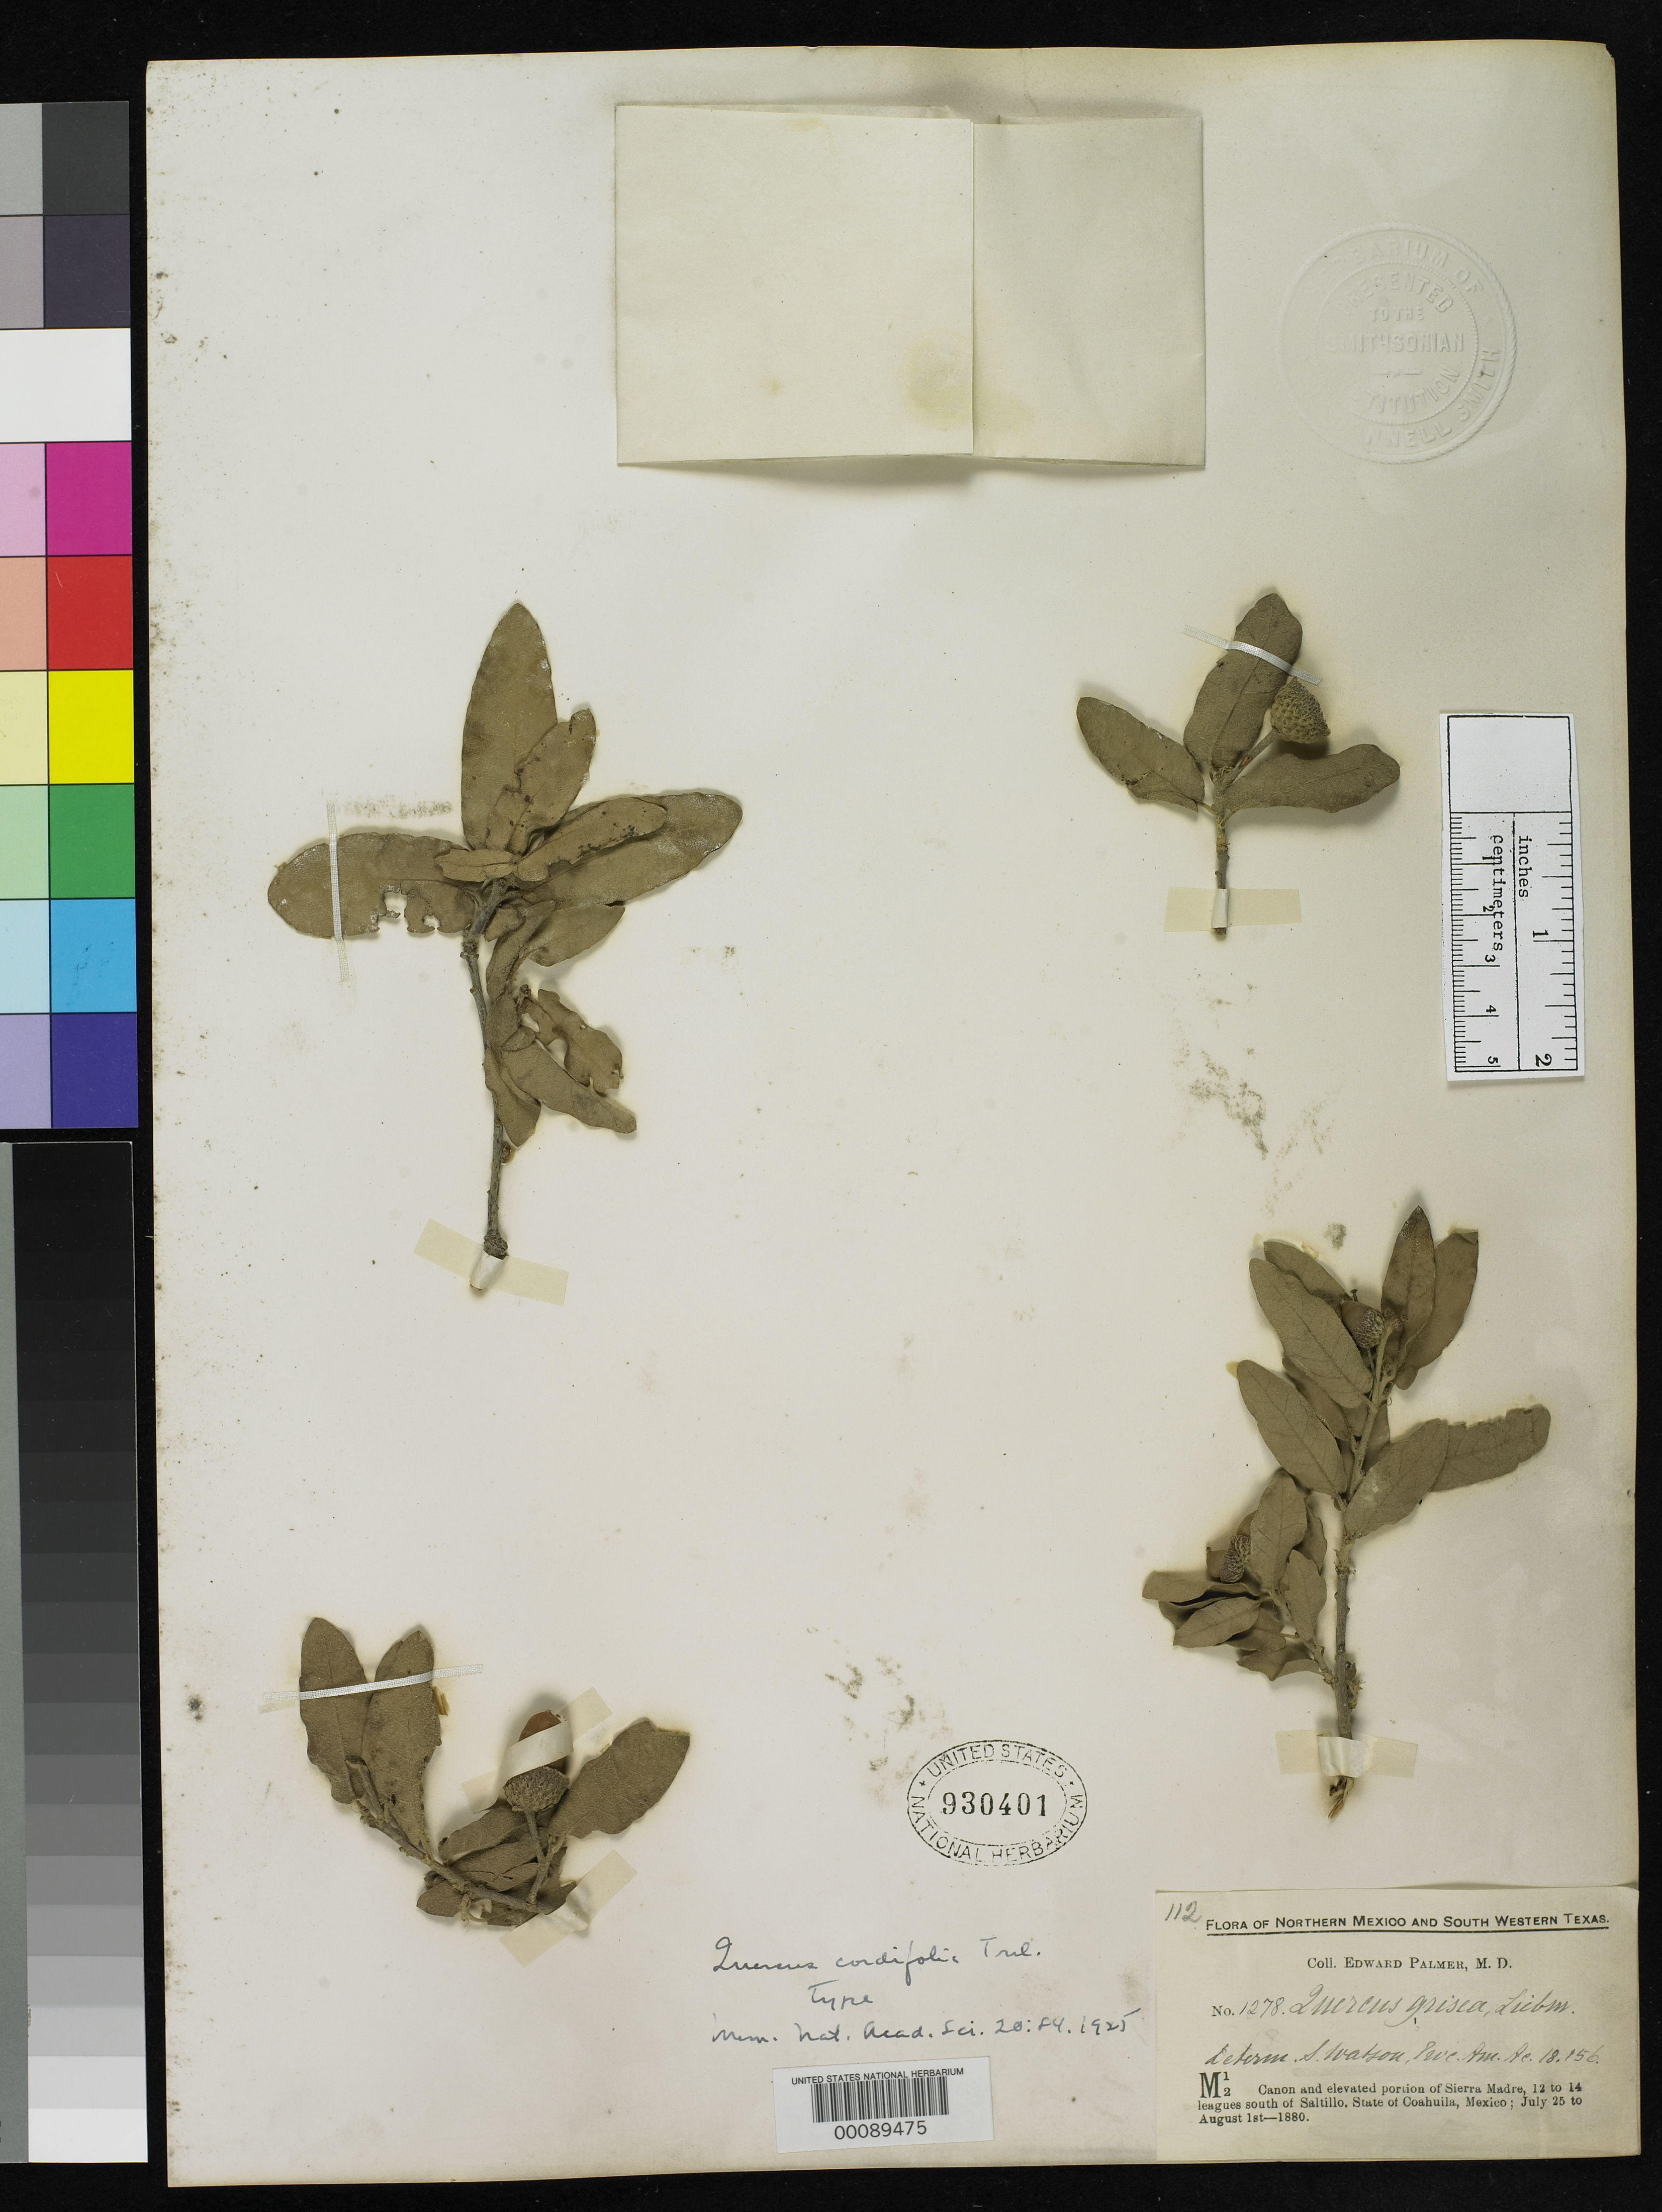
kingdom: Plantae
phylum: Tracheophyta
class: Magnoliopsida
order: Fagales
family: Fagaceae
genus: Quercus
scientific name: Quercus cordifolia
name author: Trel.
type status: Isotype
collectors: E. Palmer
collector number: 1278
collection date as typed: Jul 1880 to -- Aug 1880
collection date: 1880-07/1880-08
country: Mexico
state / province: Coahuila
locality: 40 mi S of Saltillo.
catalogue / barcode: US 930401